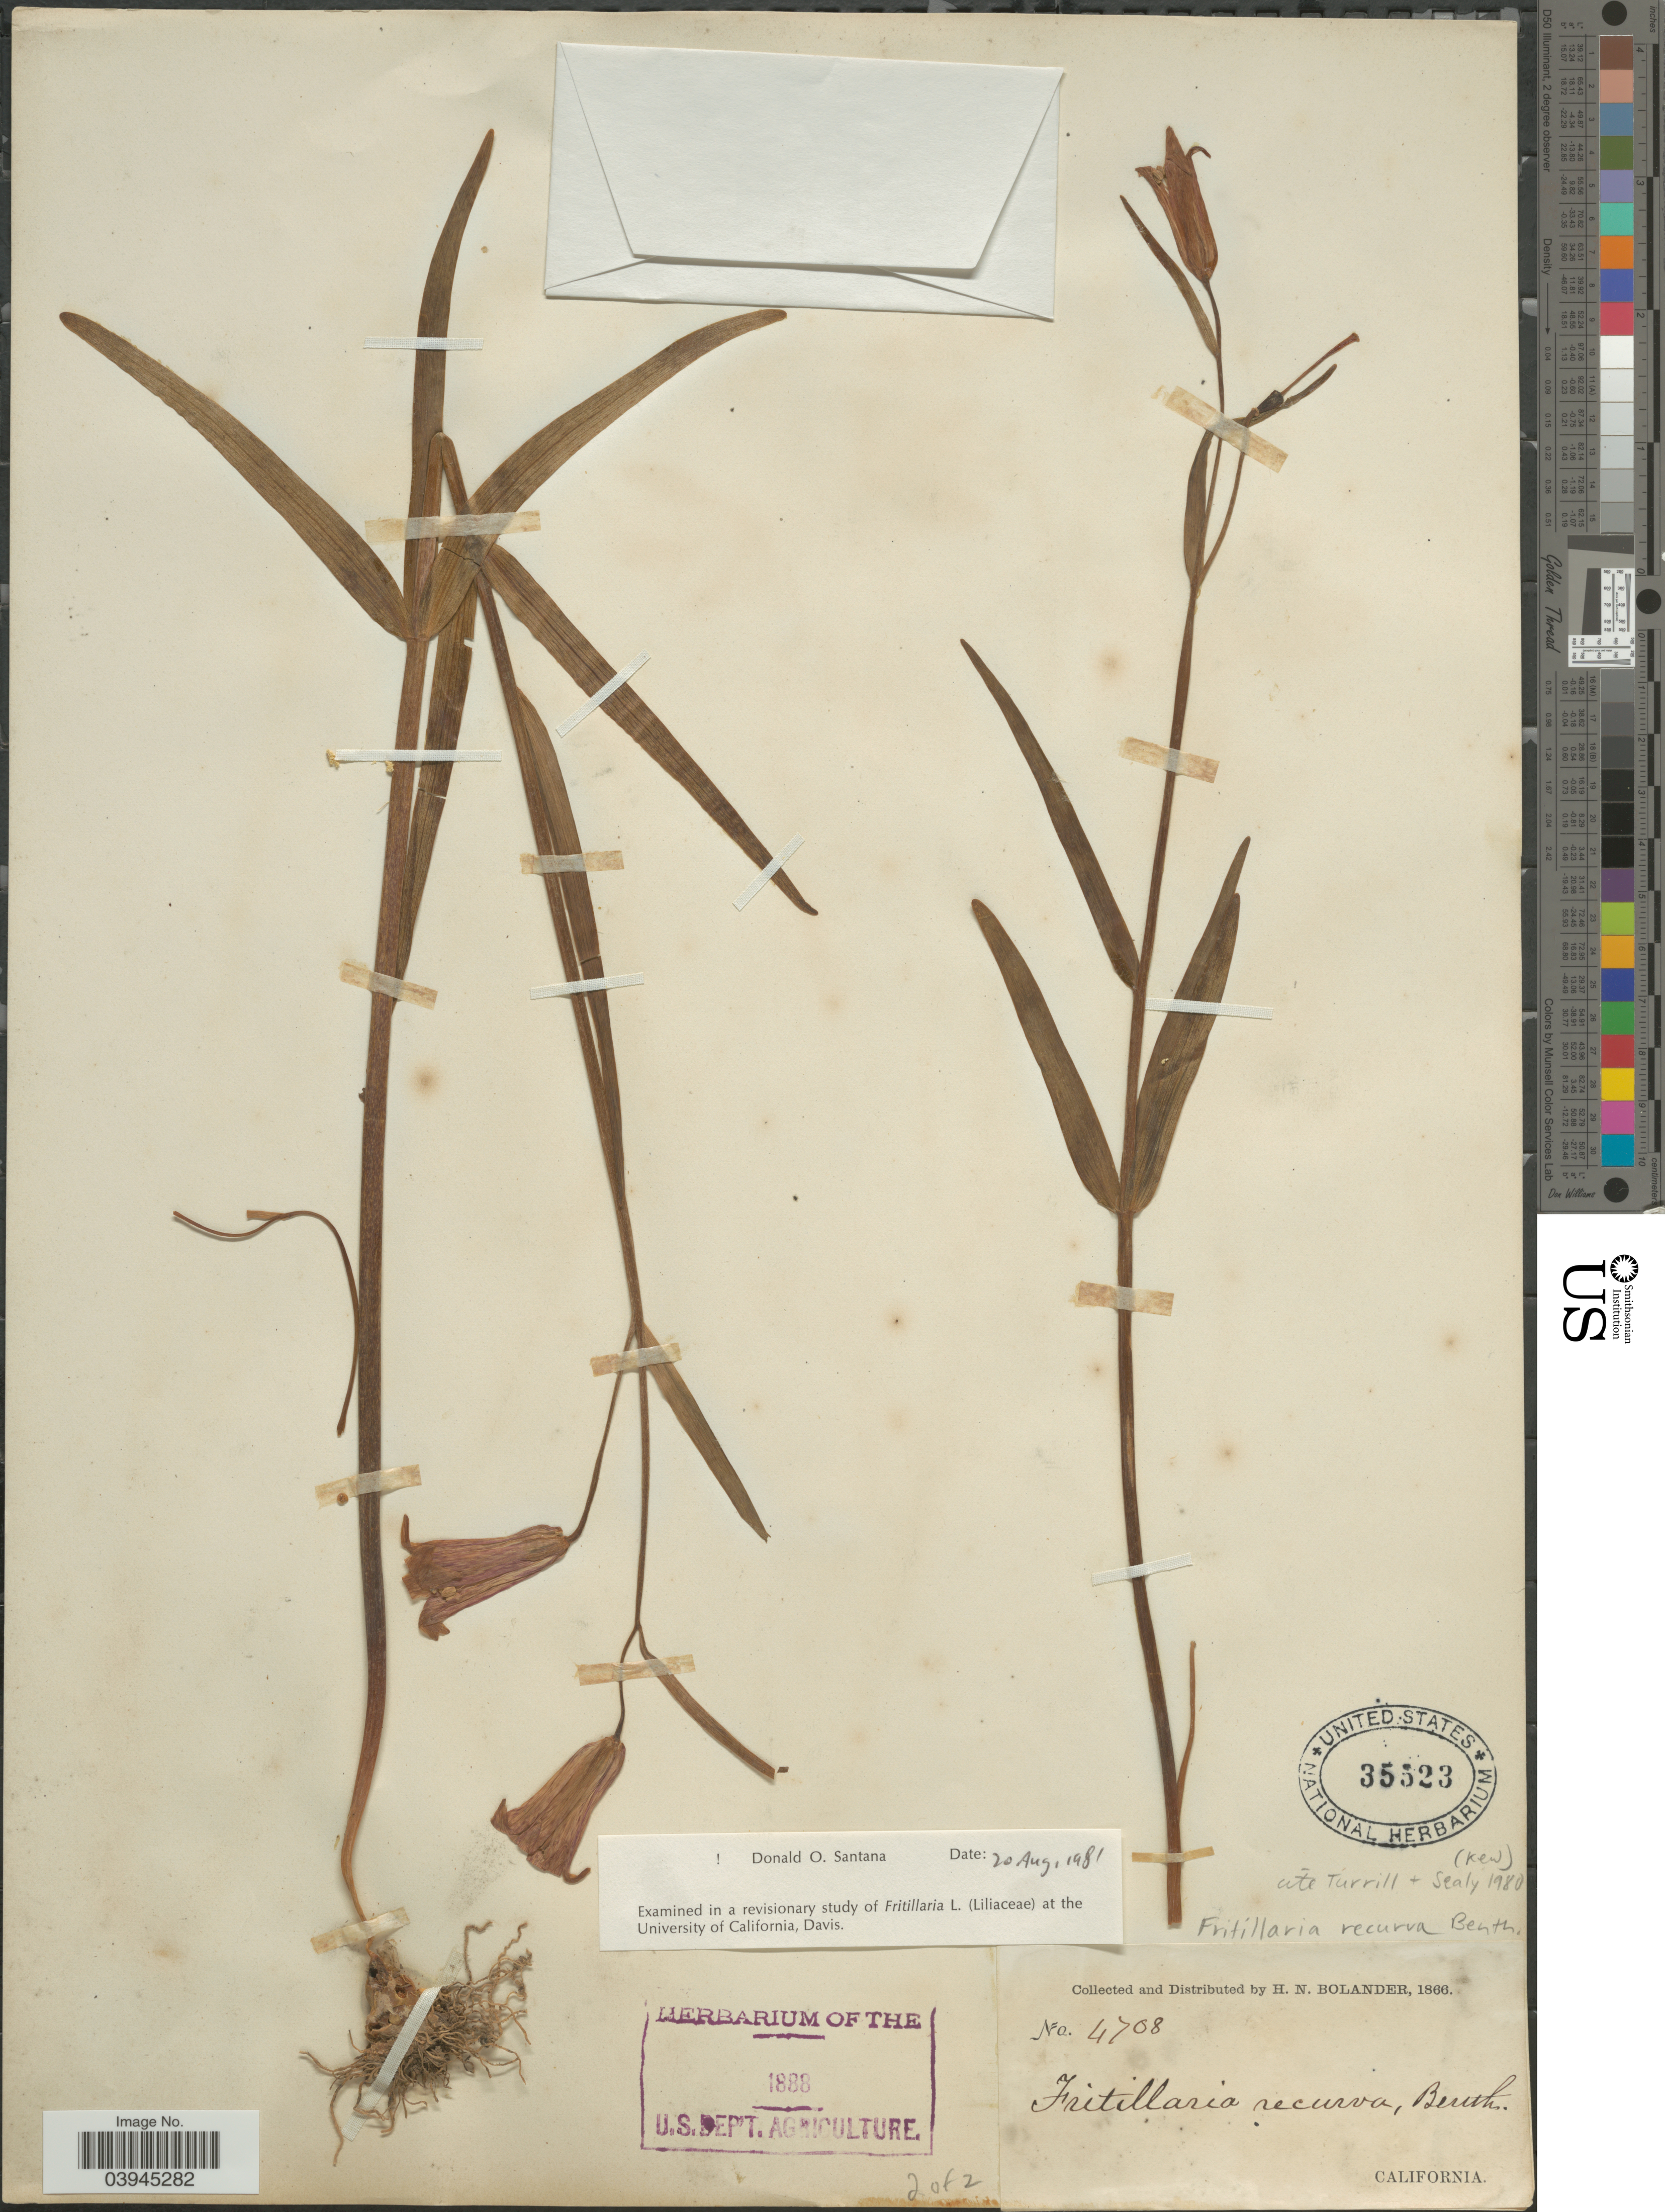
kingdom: Plantae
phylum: Tracheophyta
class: Liliopsida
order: Liliales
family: Liliaceae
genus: Fritillaria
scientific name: Fritillaria recurva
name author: Benth.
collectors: H. Bolander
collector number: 4708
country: United States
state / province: California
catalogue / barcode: US 35523